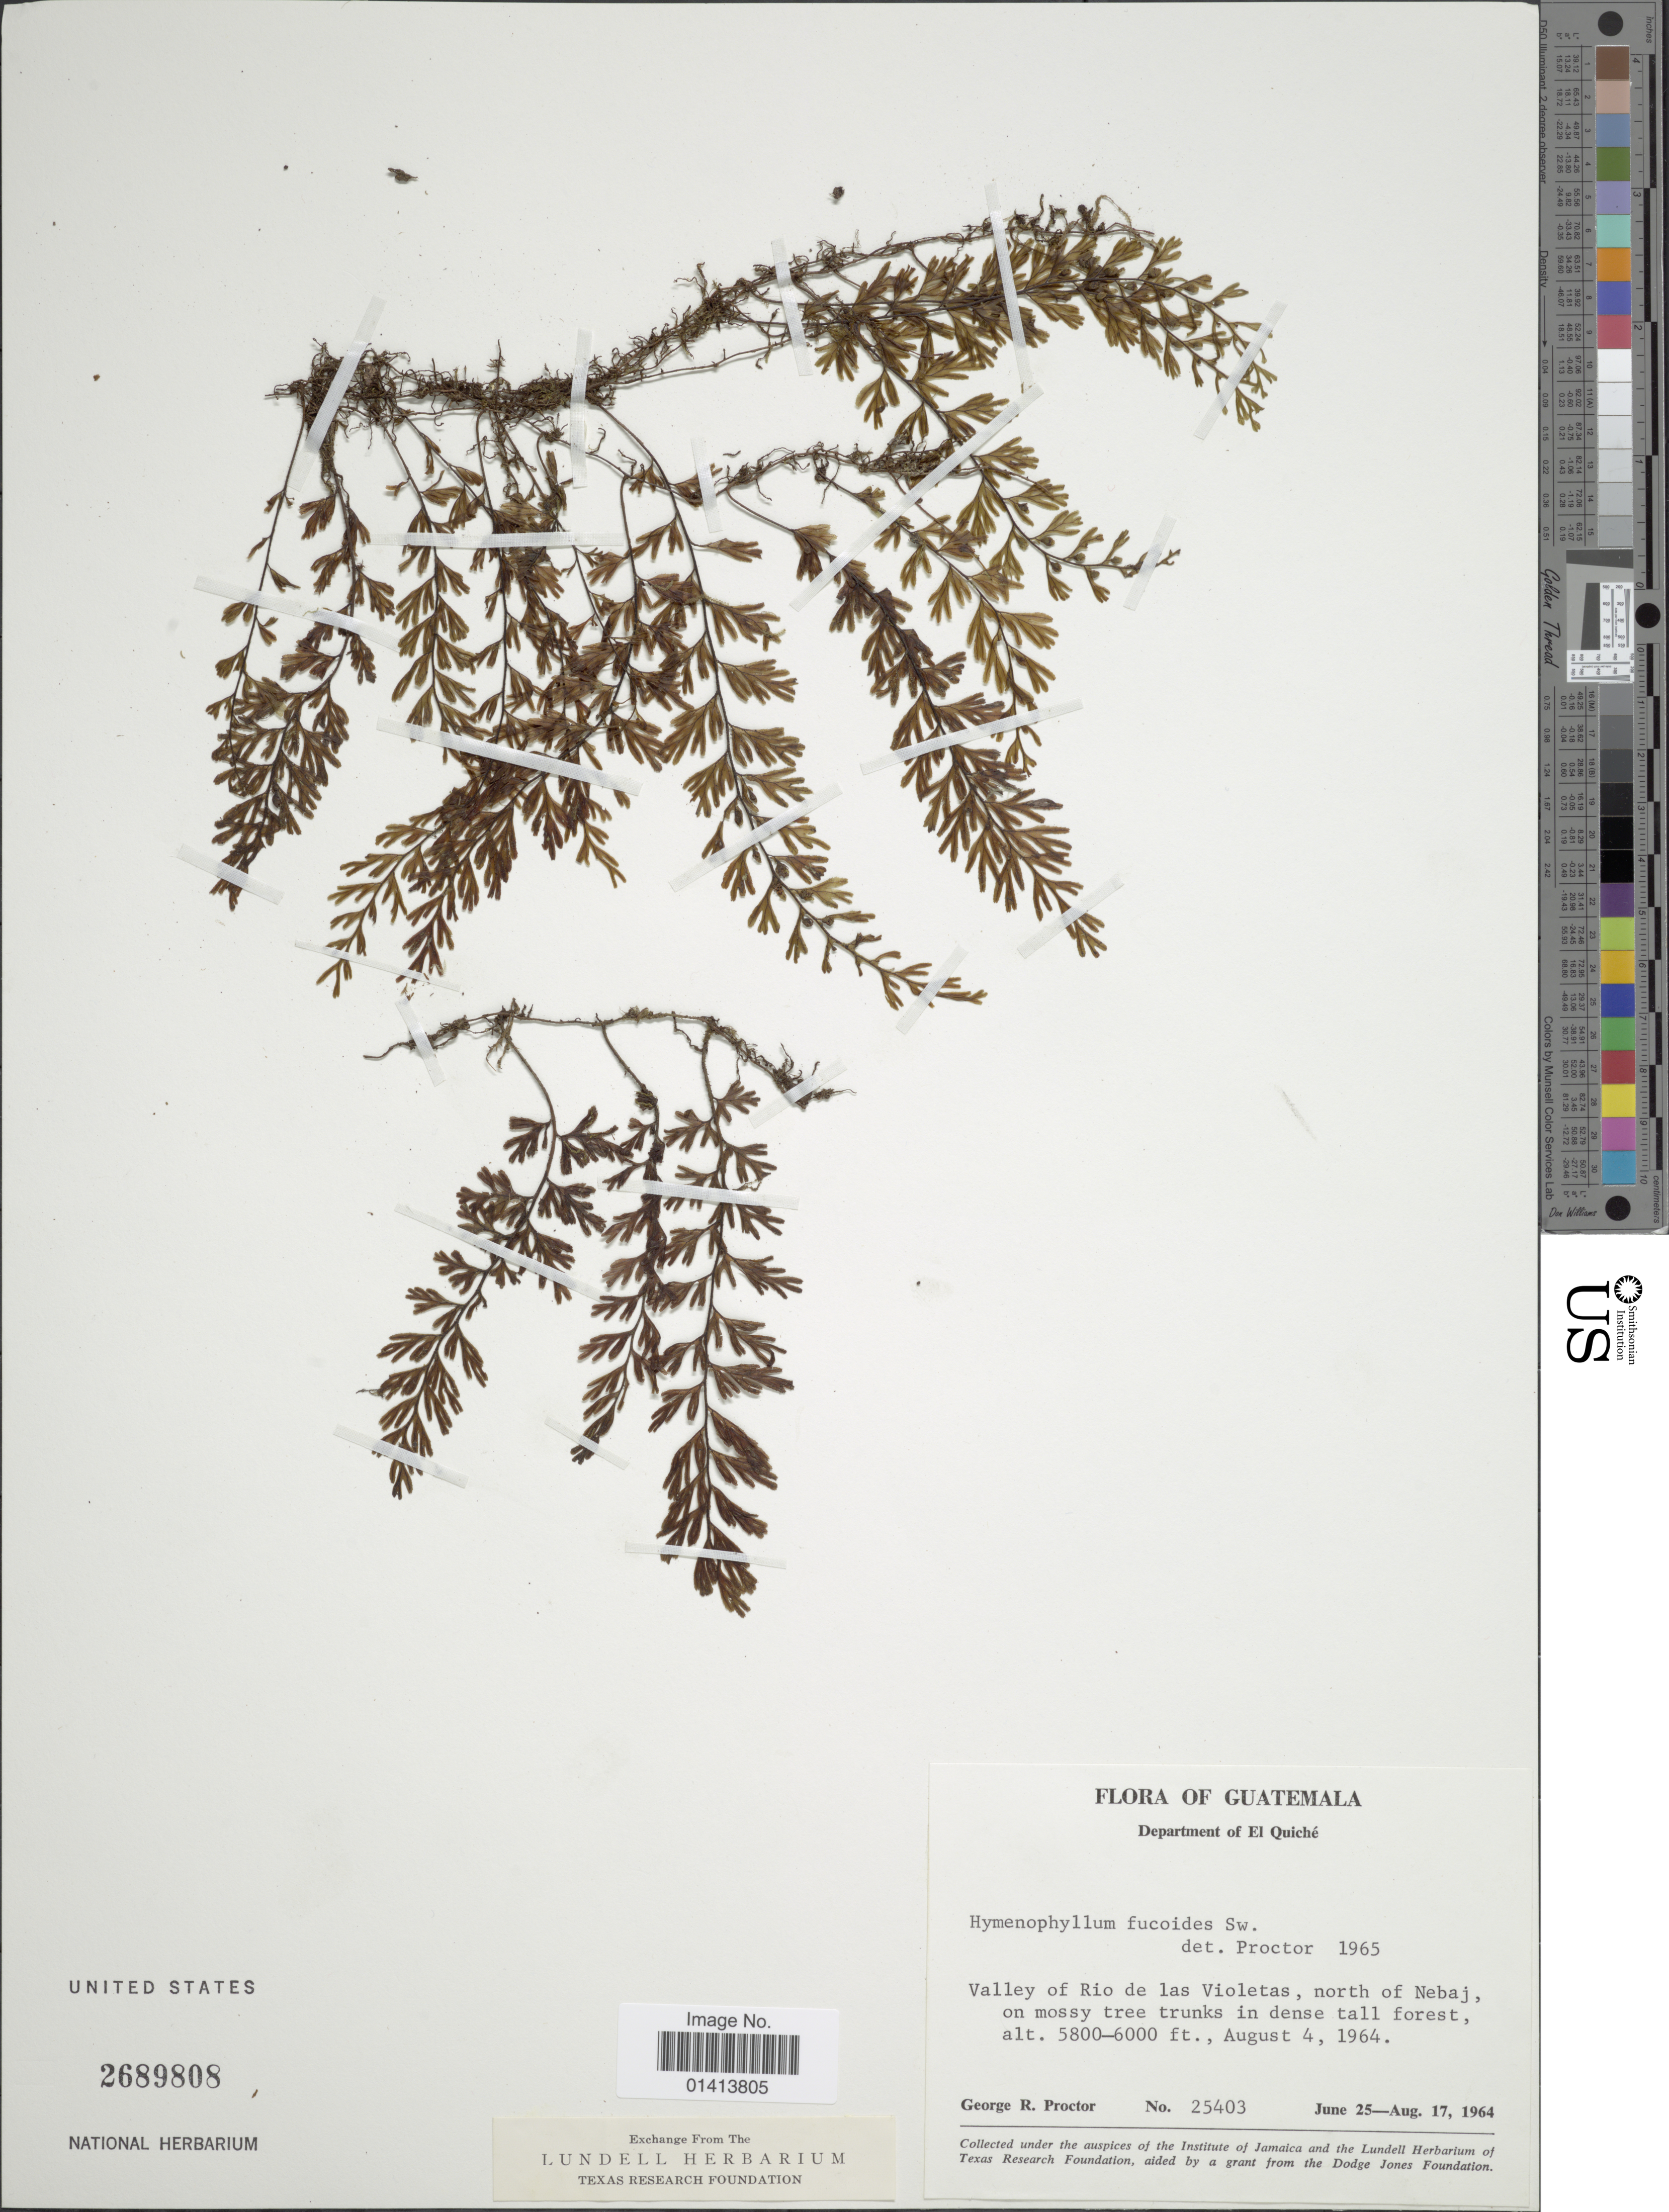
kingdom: Plantae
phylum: Tracheophyta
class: Polypodiopsida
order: Hymenophyllales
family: Hymenophyllaceae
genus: Hymenophyllum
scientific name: Hymenophyllum fucoides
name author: (Sw.) Sw.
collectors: G. R. Proctor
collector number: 25403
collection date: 1964-06-25/1964-08-17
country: Guatemala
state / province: El Quiché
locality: Department of El Quiché, Valley of Rio de las Violetas, north of Nebaj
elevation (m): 1768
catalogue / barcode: US 2689088